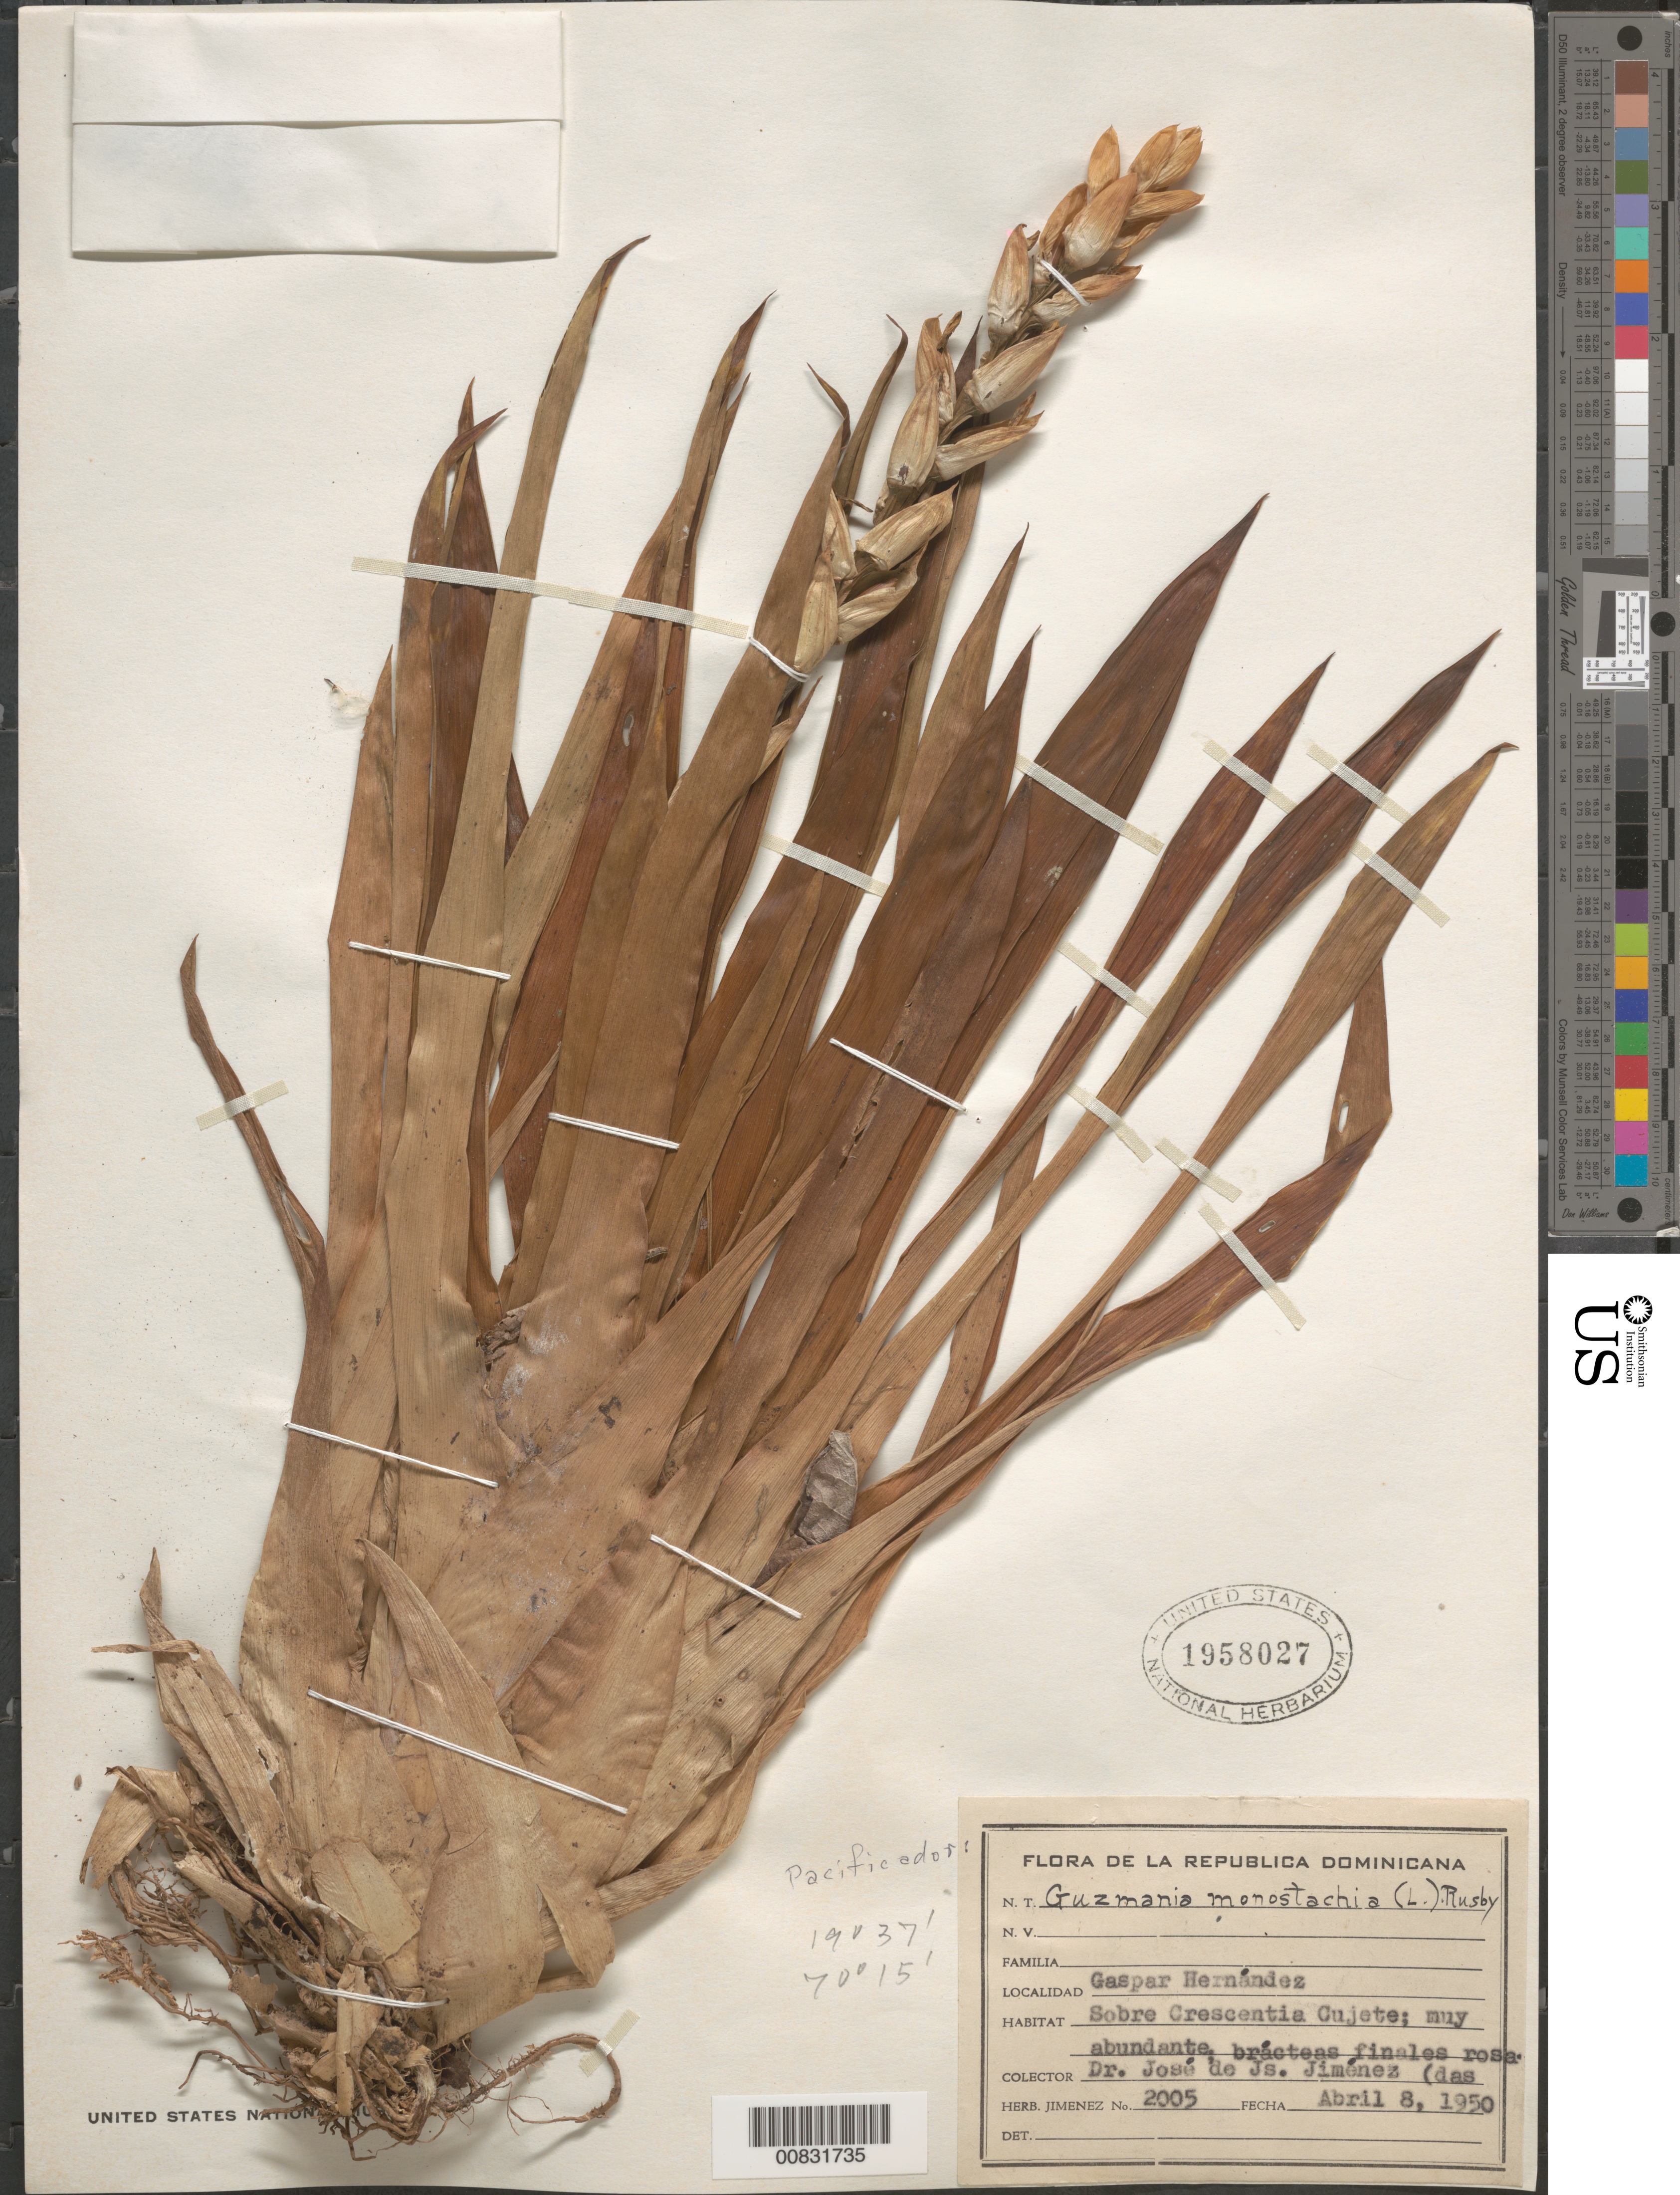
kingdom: Plantae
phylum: Tracheophyta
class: Liliopsida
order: Poales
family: Bromeliaceae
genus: Guzmania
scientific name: Guzmania monostachia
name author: (L.) Rusby ex Mez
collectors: J. J. Jiménez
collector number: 2005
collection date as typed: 08 Apr 1950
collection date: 1950-04-08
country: Dominican Republic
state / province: Duarte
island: Hispaniola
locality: Gaspar Hernández.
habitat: Sobre Crescentia cujete.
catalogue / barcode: US 1958027